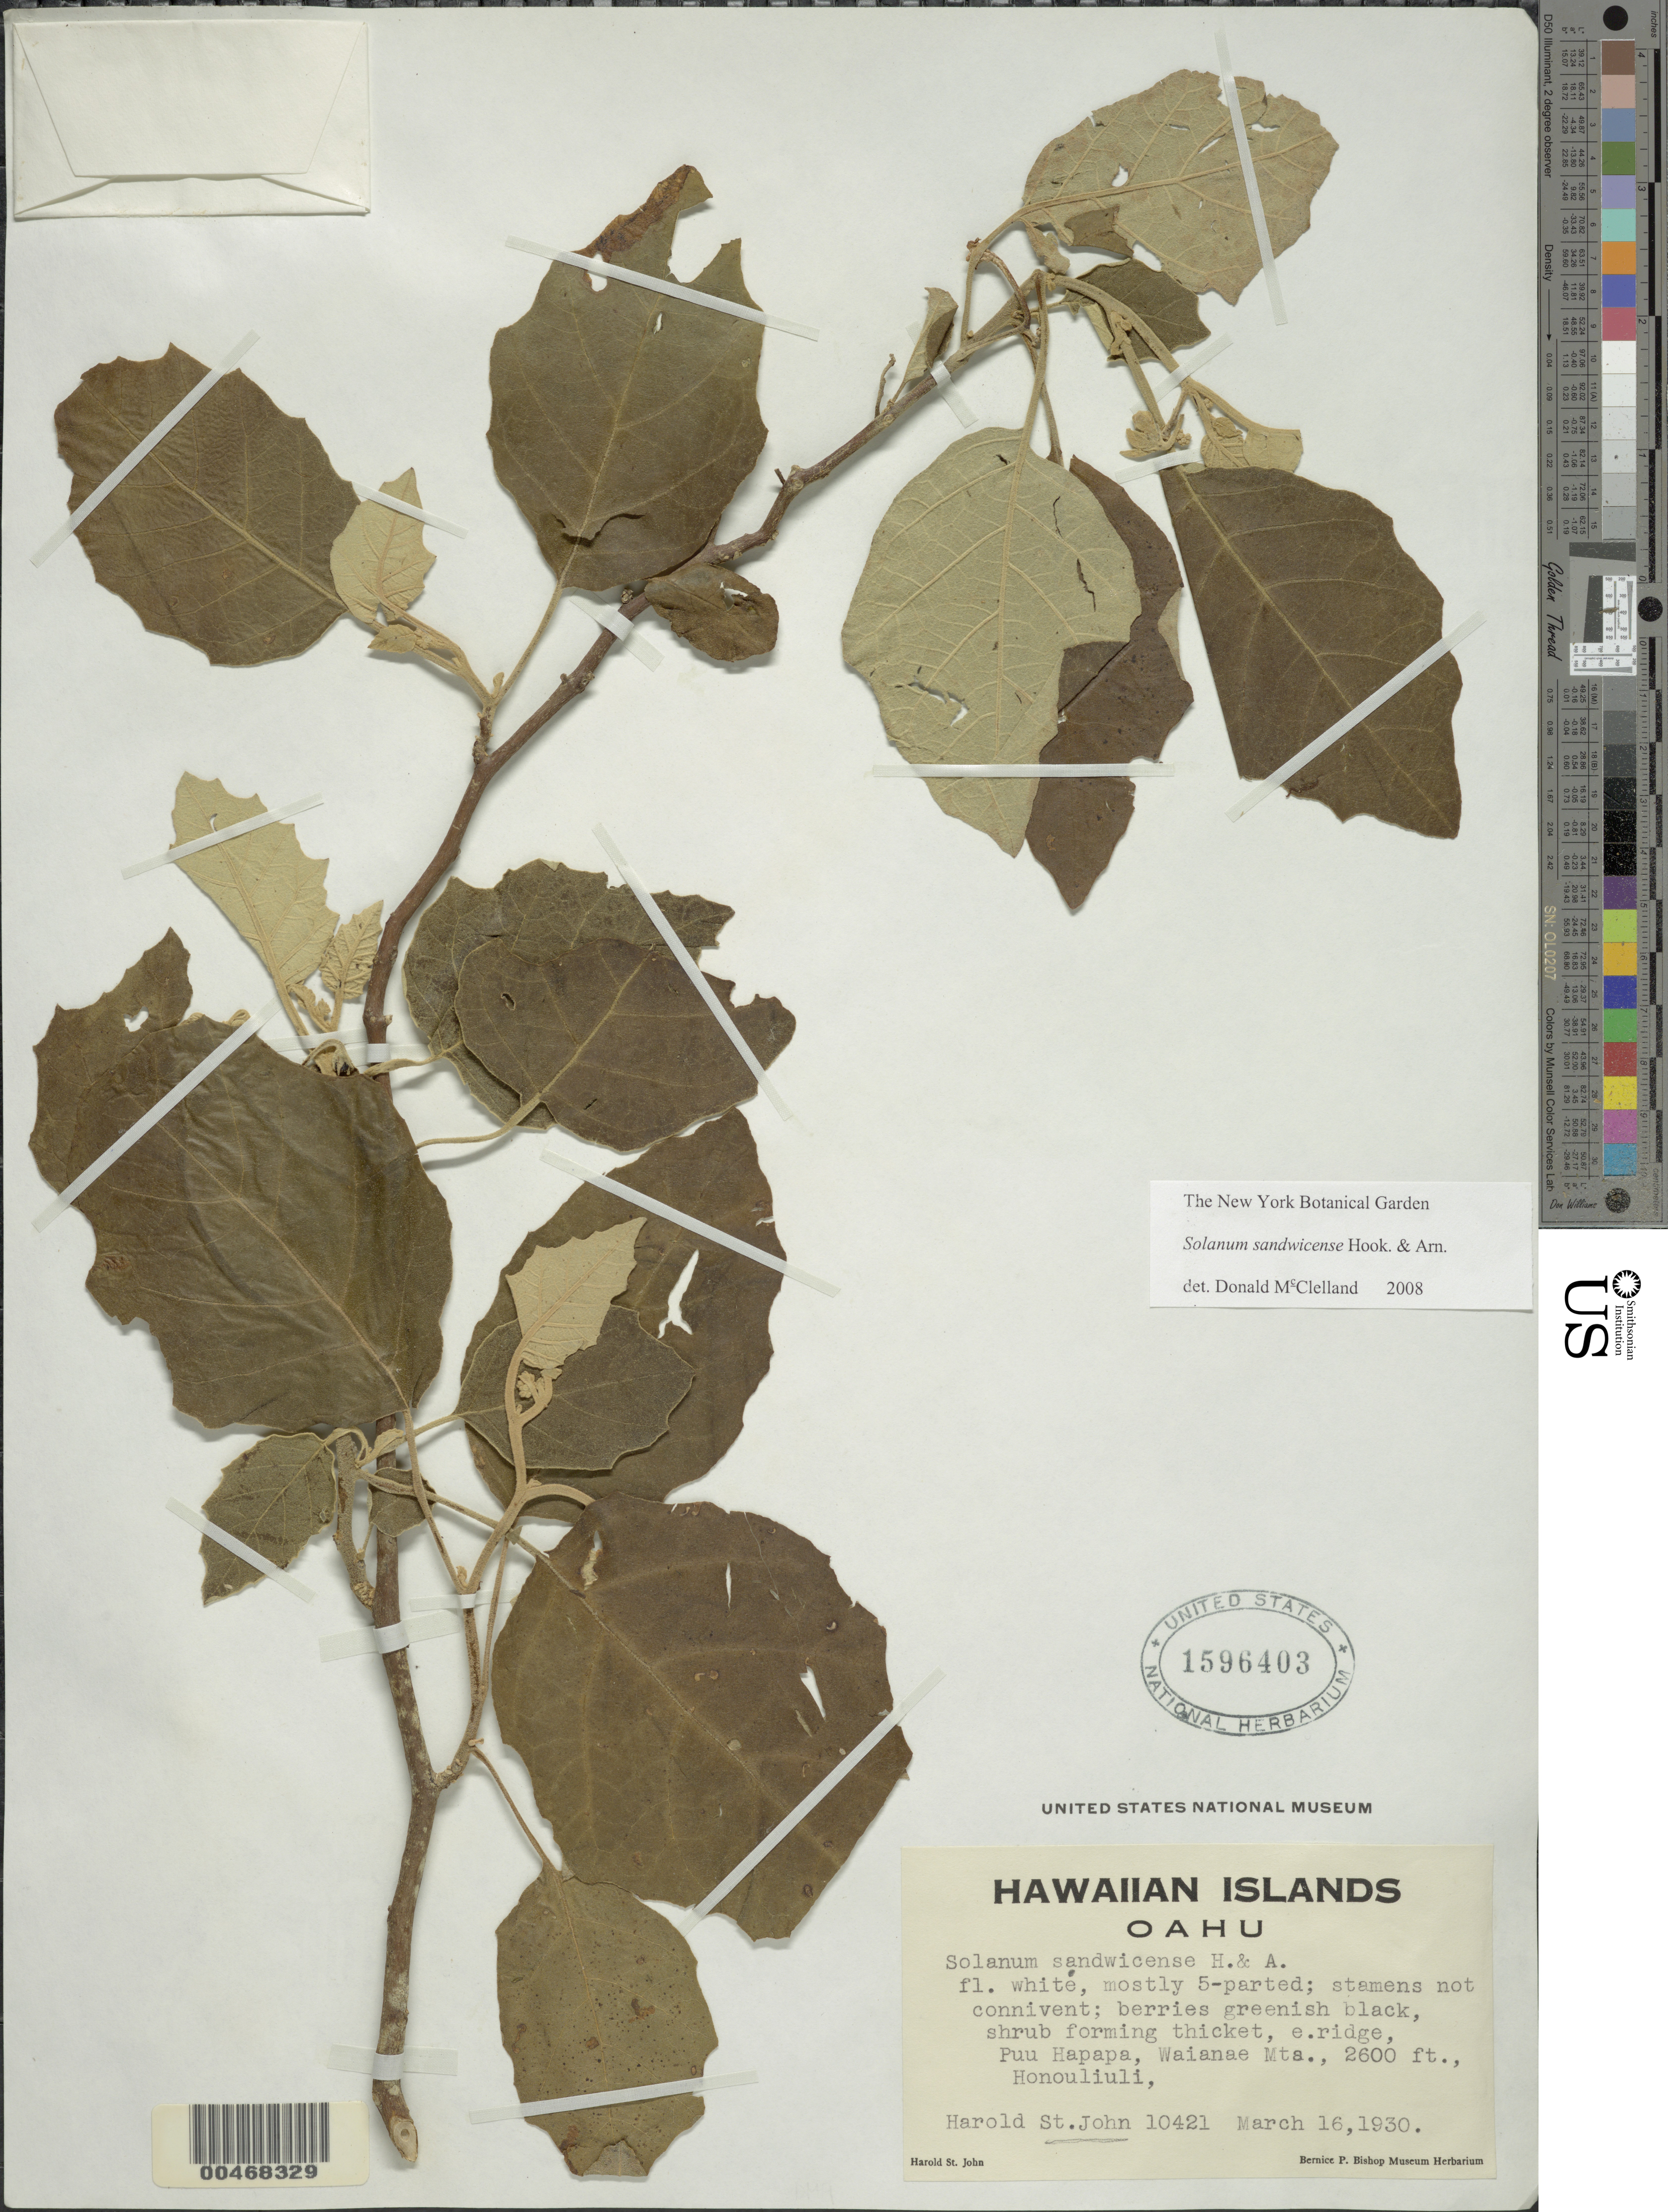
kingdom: Plantae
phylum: Tracheophyta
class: Magnoliopsida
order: Solanales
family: Solanaceae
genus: Solanum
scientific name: Solanum sandwicense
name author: Hook. & Arn.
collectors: H. St. John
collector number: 10421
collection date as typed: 16 Mar 1930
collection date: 1930-03-16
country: United States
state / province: Hawaii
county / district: Honolulu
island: Oahu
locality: Puu Hapapa, Waianae Mts., Honouliuli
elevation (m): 792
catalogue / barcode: US 1596403